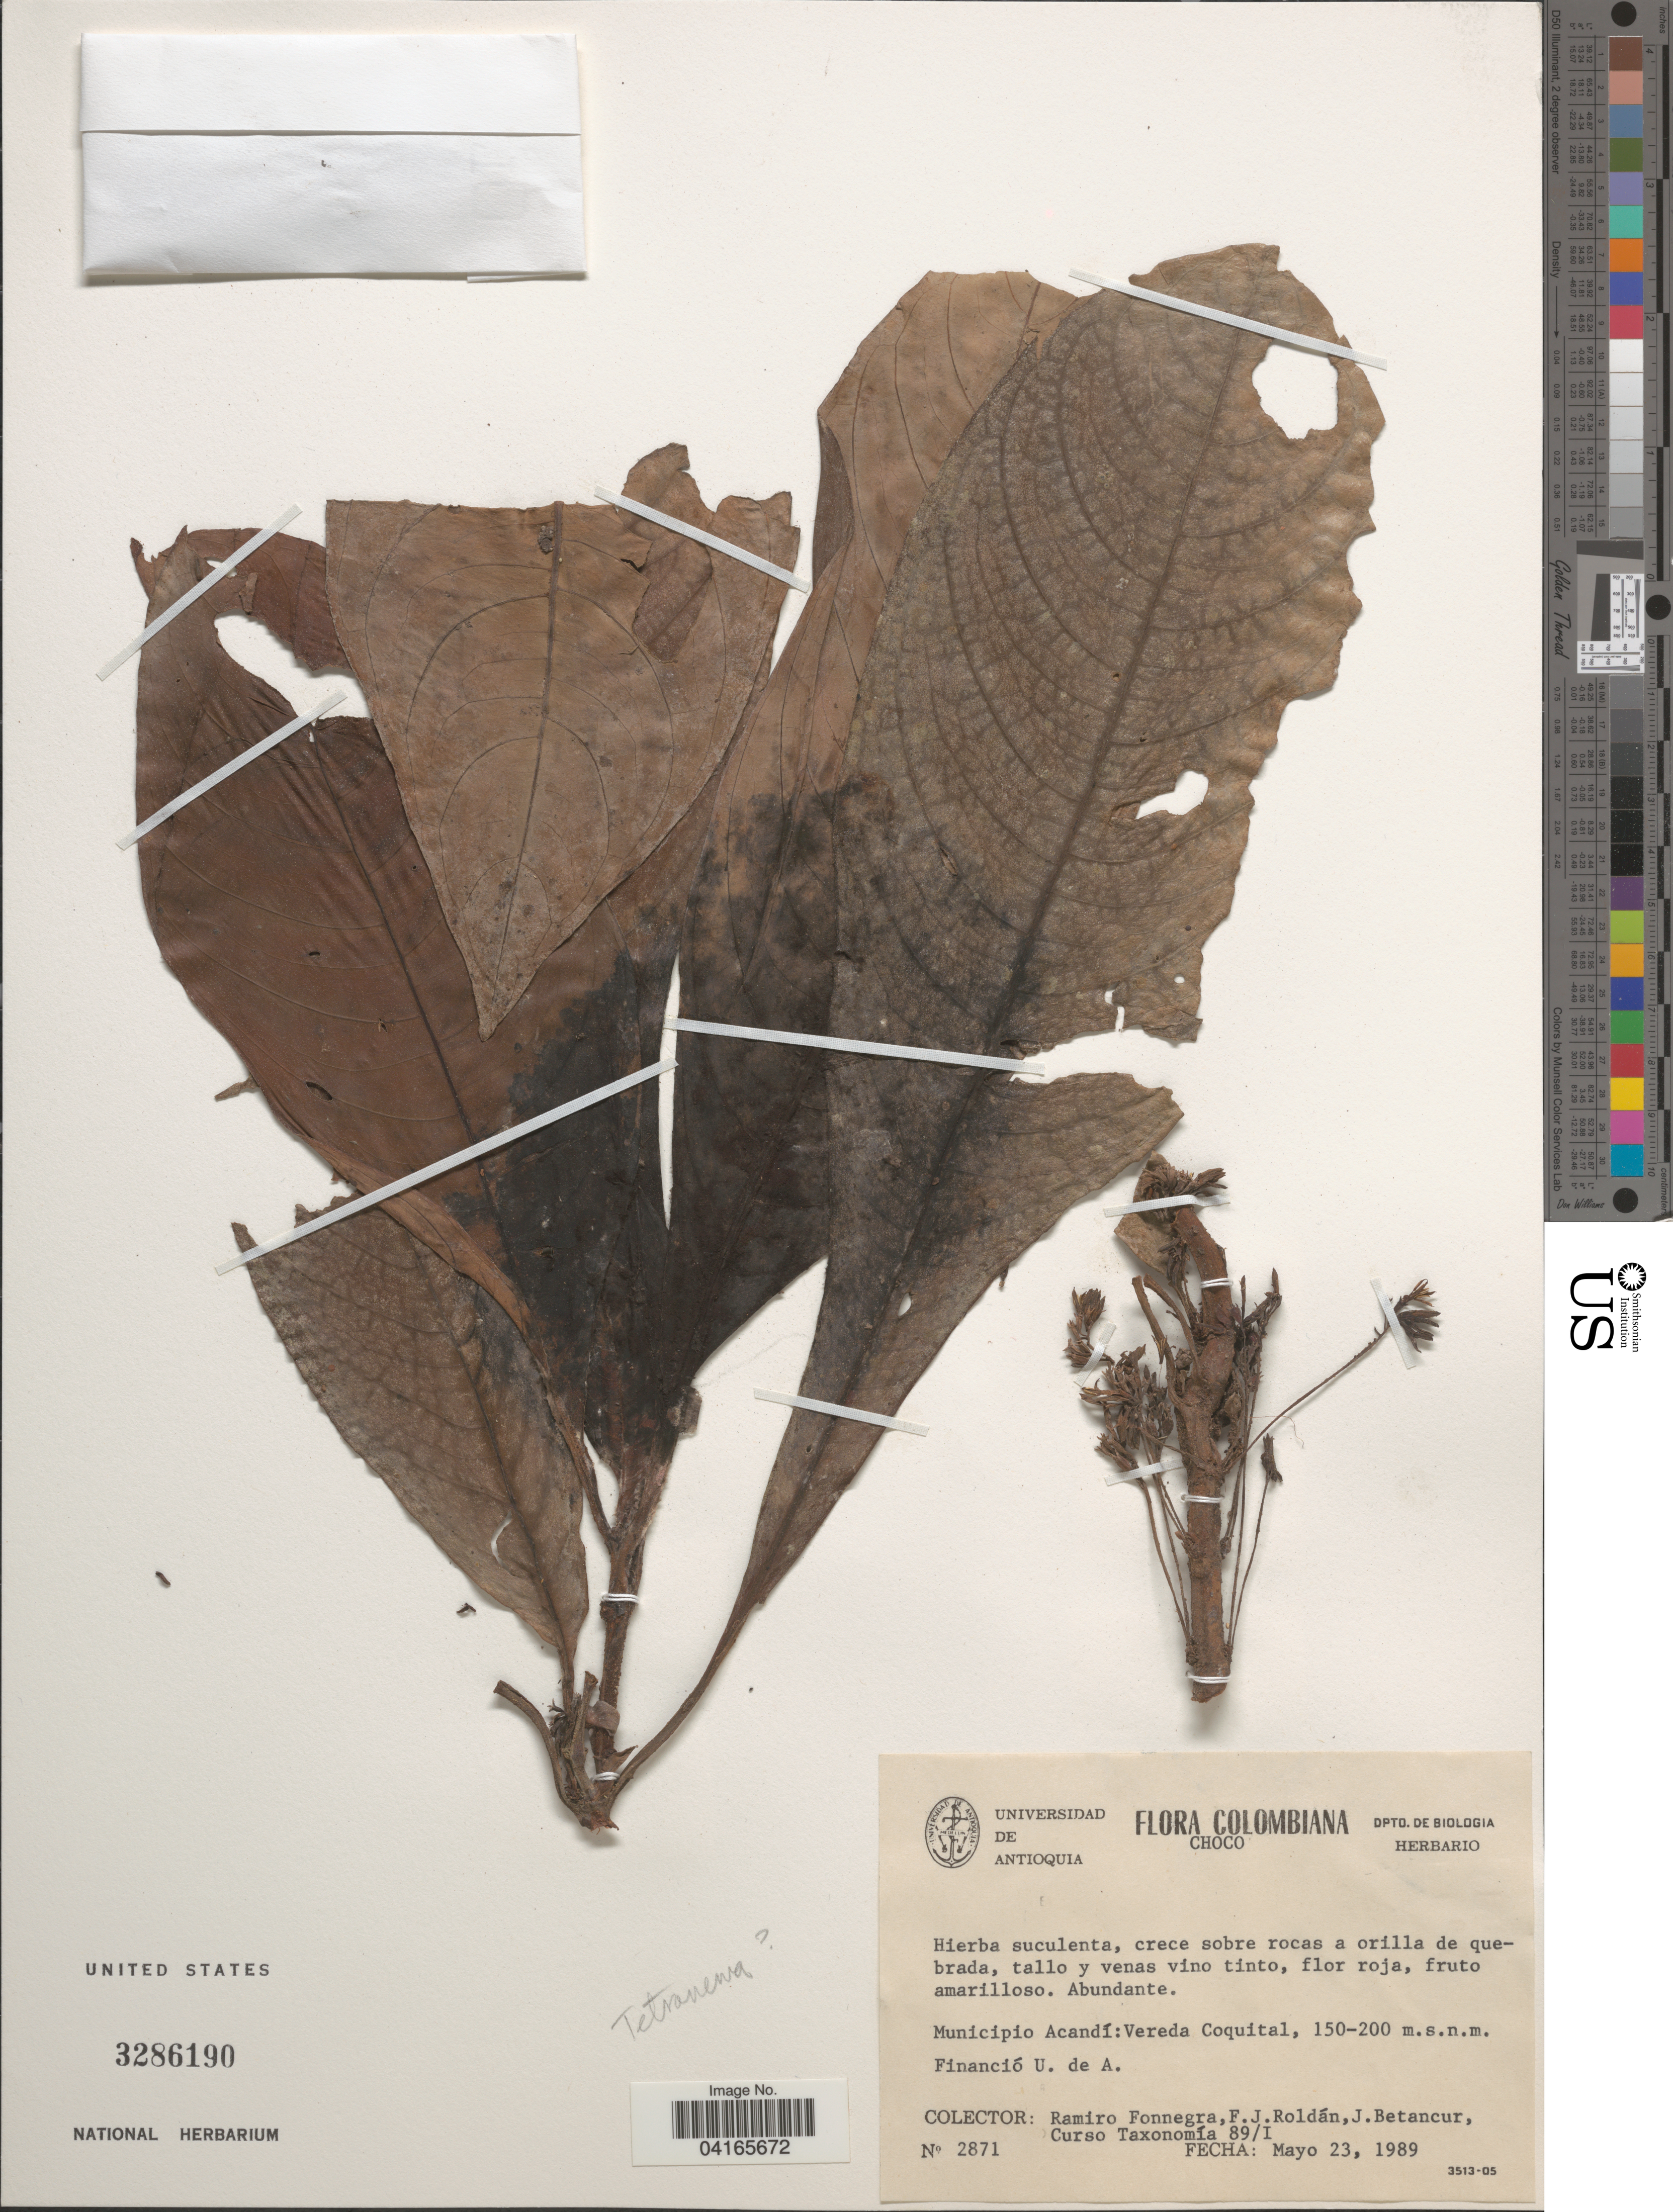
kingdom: Plantae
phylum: Tracheophyta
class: Magnoliopsida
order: Lamiales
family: Plantaginaceae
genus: Tetranema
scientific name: Tetranema sp.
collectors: R. Fonnegra, F. J. Roldán, J. Betancur & C. Taxonomia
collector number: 2871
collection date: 1989-05-23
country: Colombia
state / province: Chocó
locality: Municipio Acandi: Vereda Coquital, Financio U. de A.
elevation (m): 150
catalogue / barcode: US 3286190